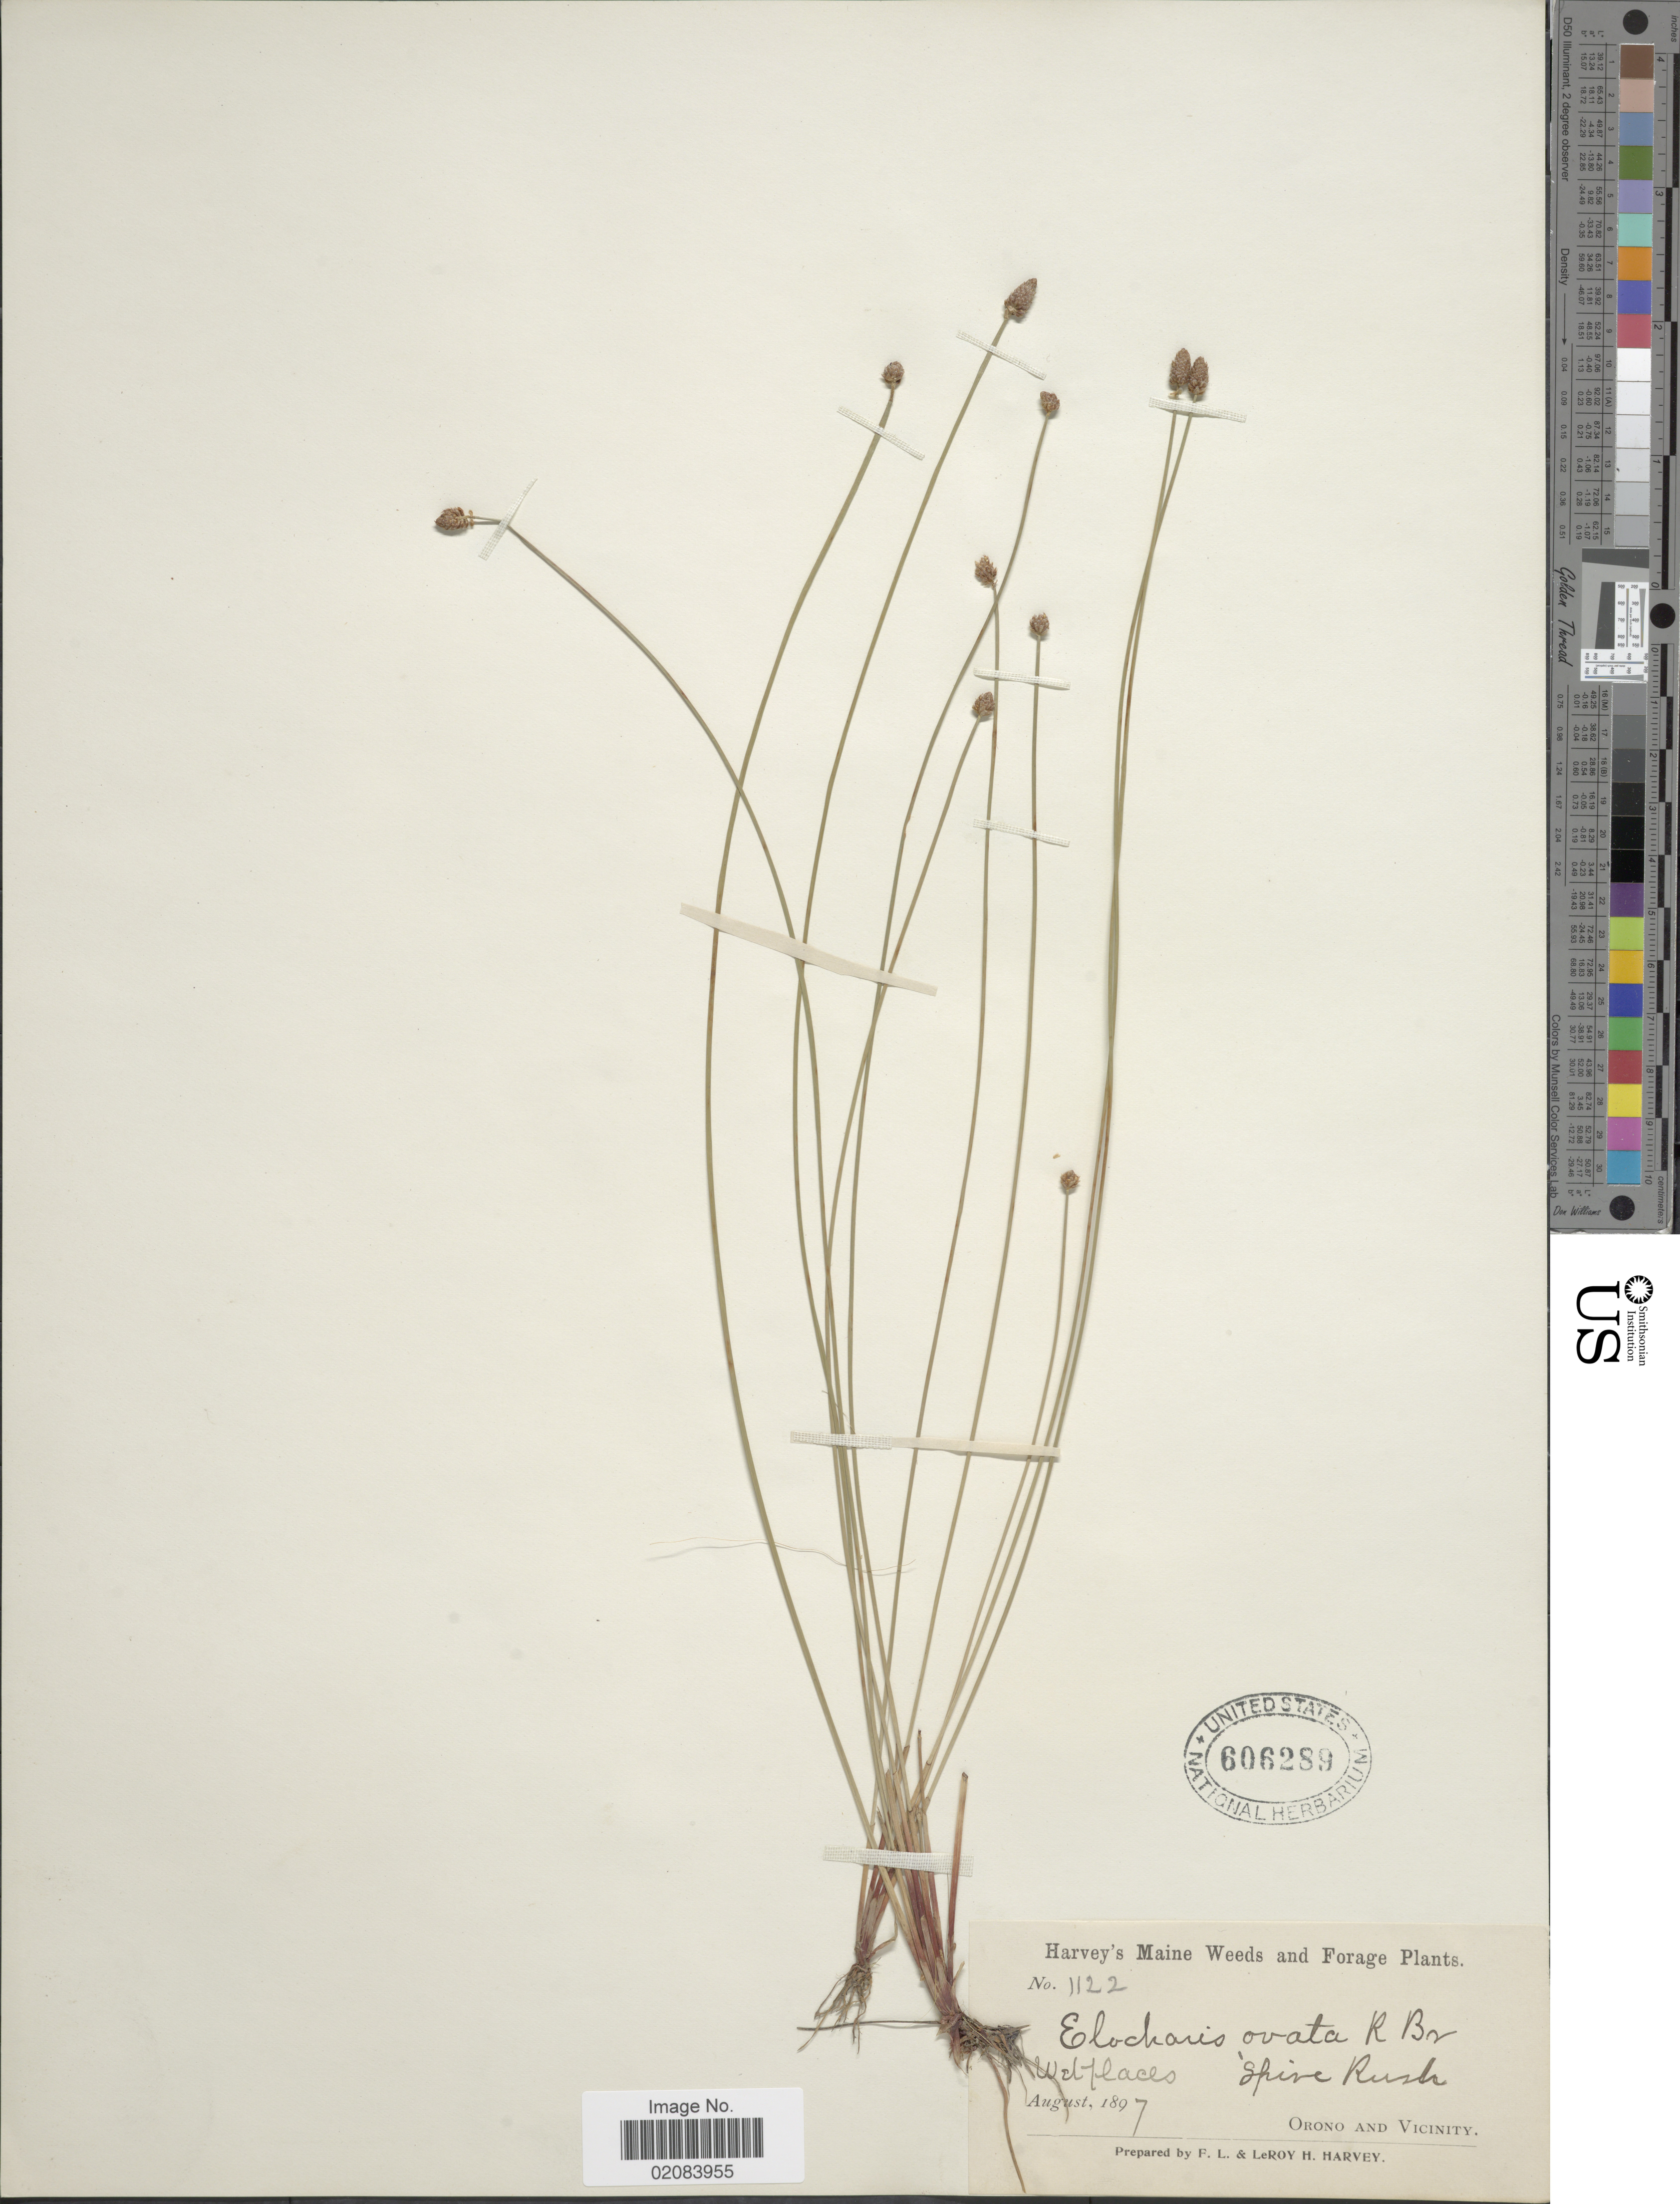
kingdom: Plantae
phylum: Tracheophyta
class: Liliopsida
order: Poales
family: Cyperaceae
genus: Eleocharis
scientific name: Eleocharis ovata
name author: (Roth) Roem. & Schult.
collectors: L. H. Harvey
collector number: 1122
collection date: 1897-08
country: United States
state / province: Maine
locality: Spire Rush. Orono and Vicinity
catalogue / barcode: US 606289